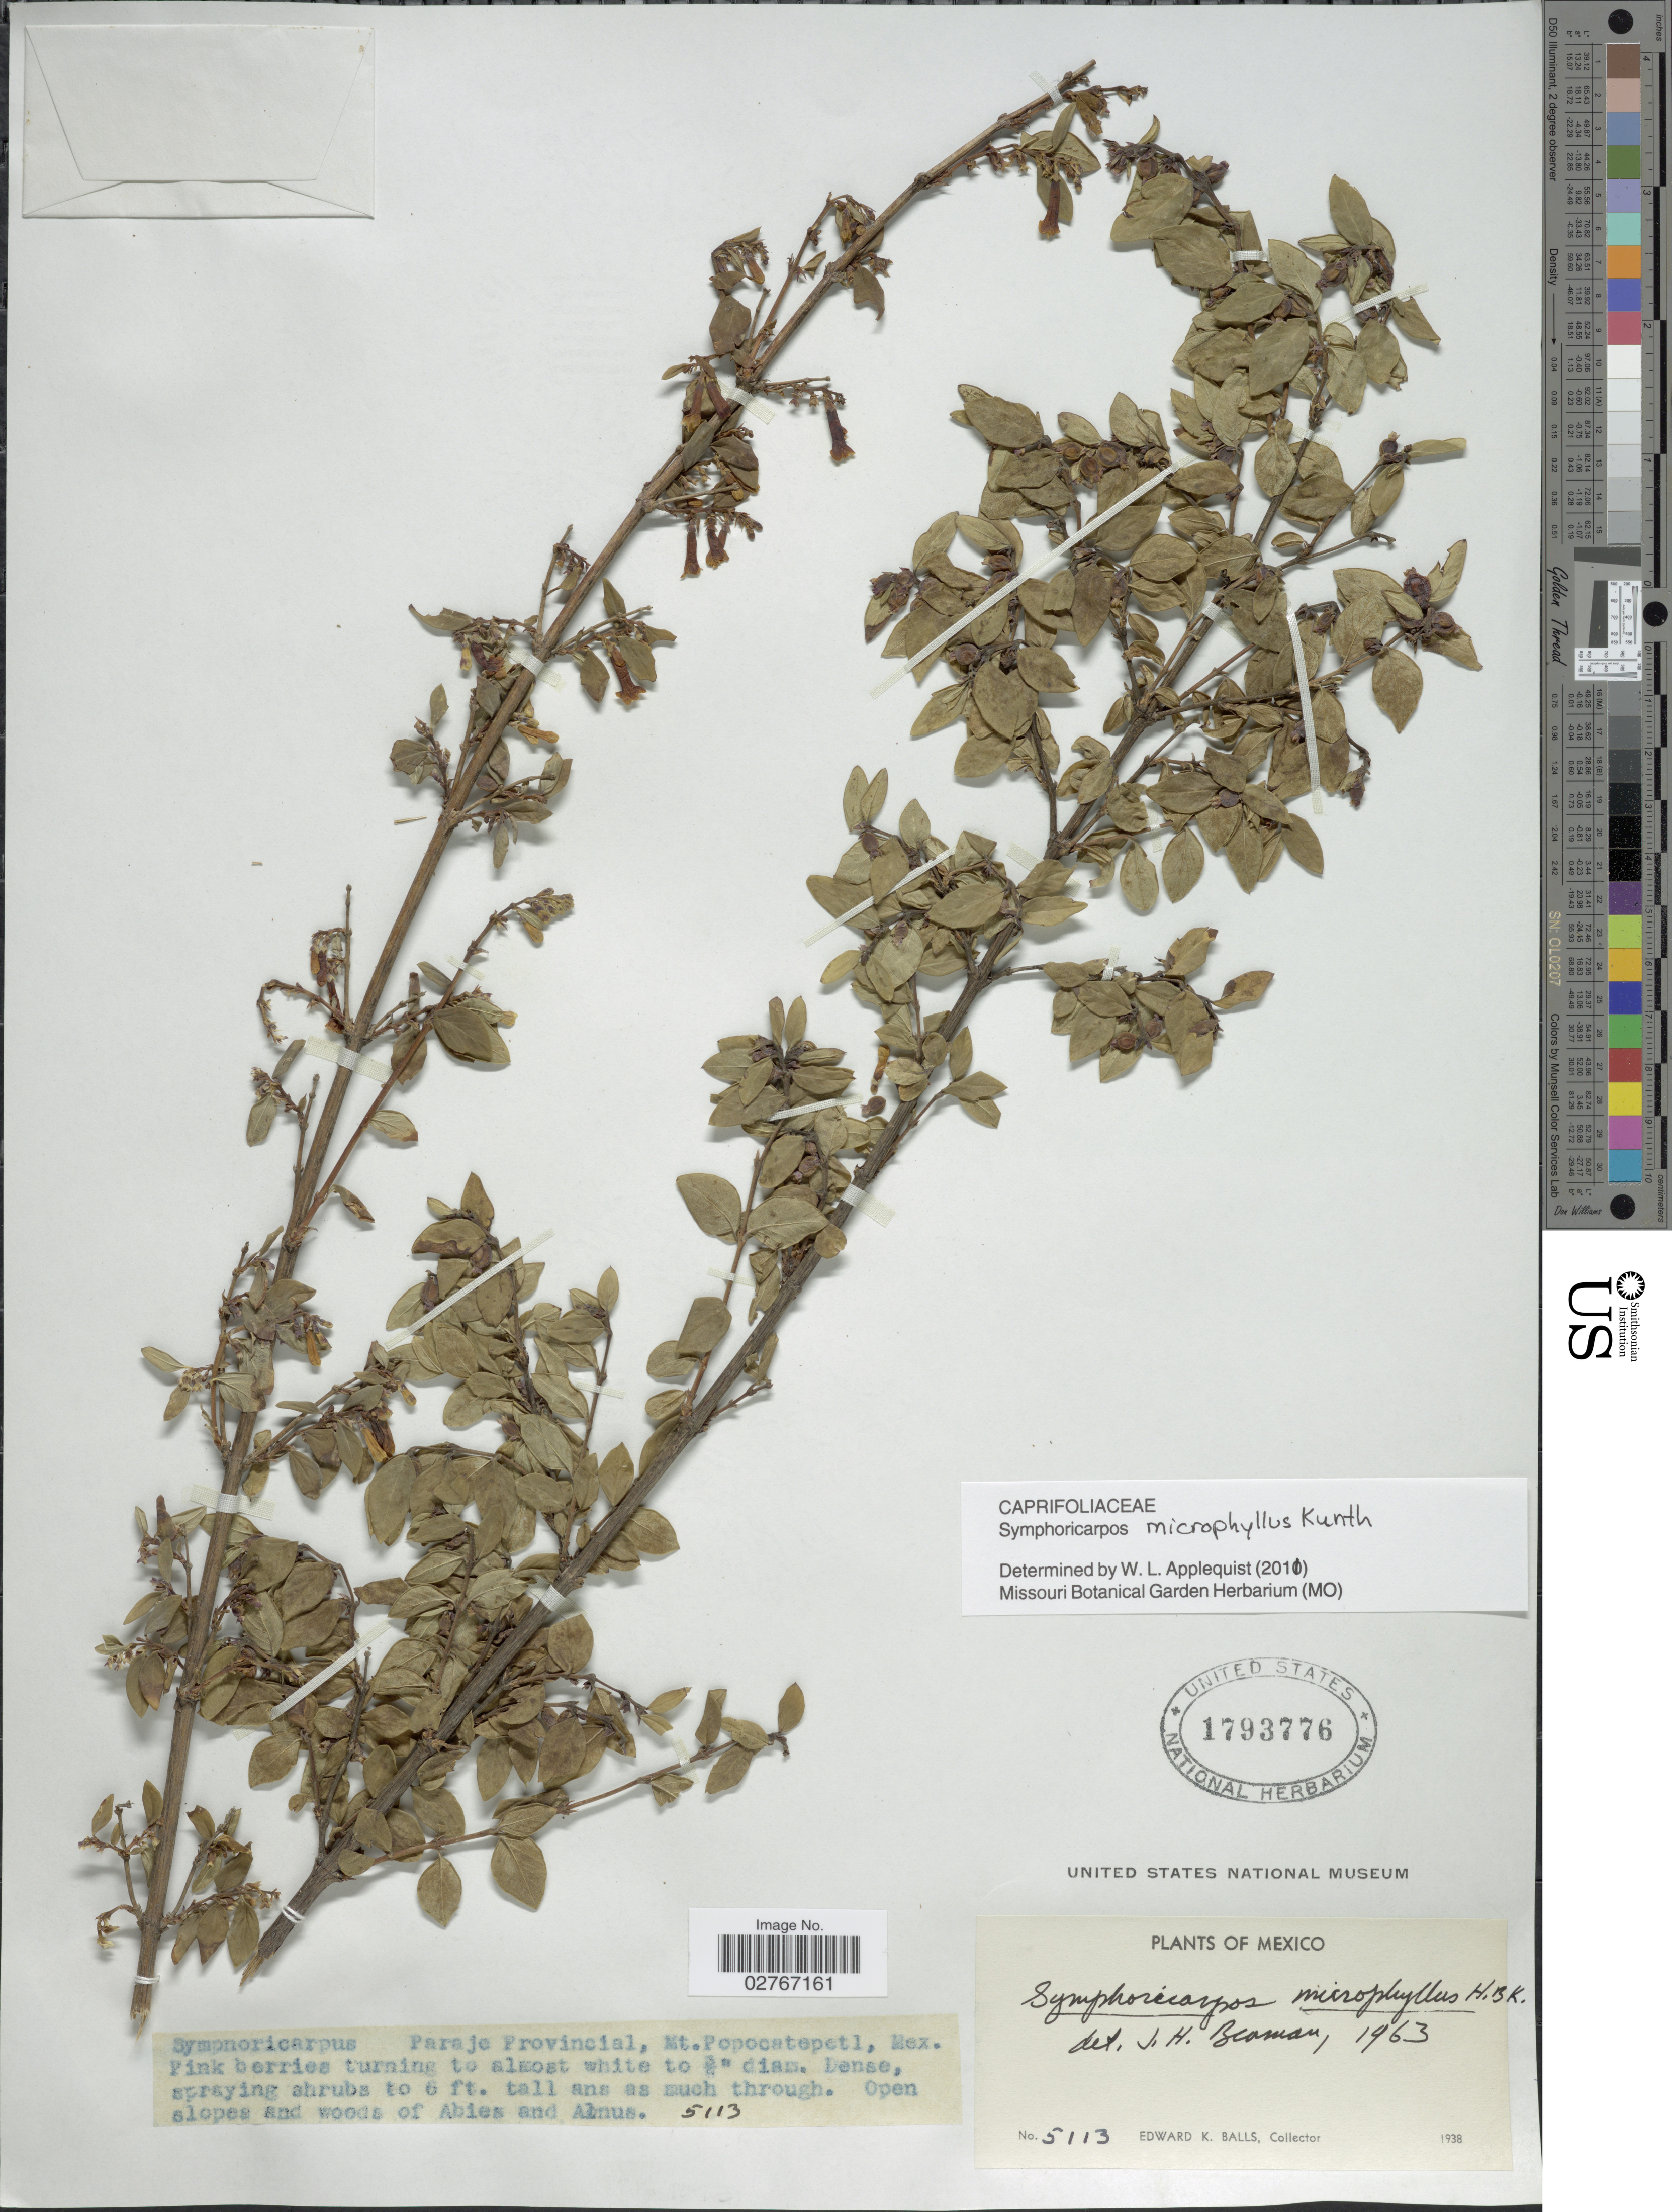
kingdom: Plantae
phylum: Tracheophyta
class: Magnoliopsida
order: Dipsacales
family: Caprifoliaceae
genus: Symphoricarpos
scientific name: Symphoricarpos microphyllus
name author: Kunth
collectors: E. K. Balls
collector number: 5113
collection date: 1938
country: Mexico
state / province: México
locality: Paraje Provincial, Mt. Popocatepetl., Mex.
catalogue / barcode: US 1793776